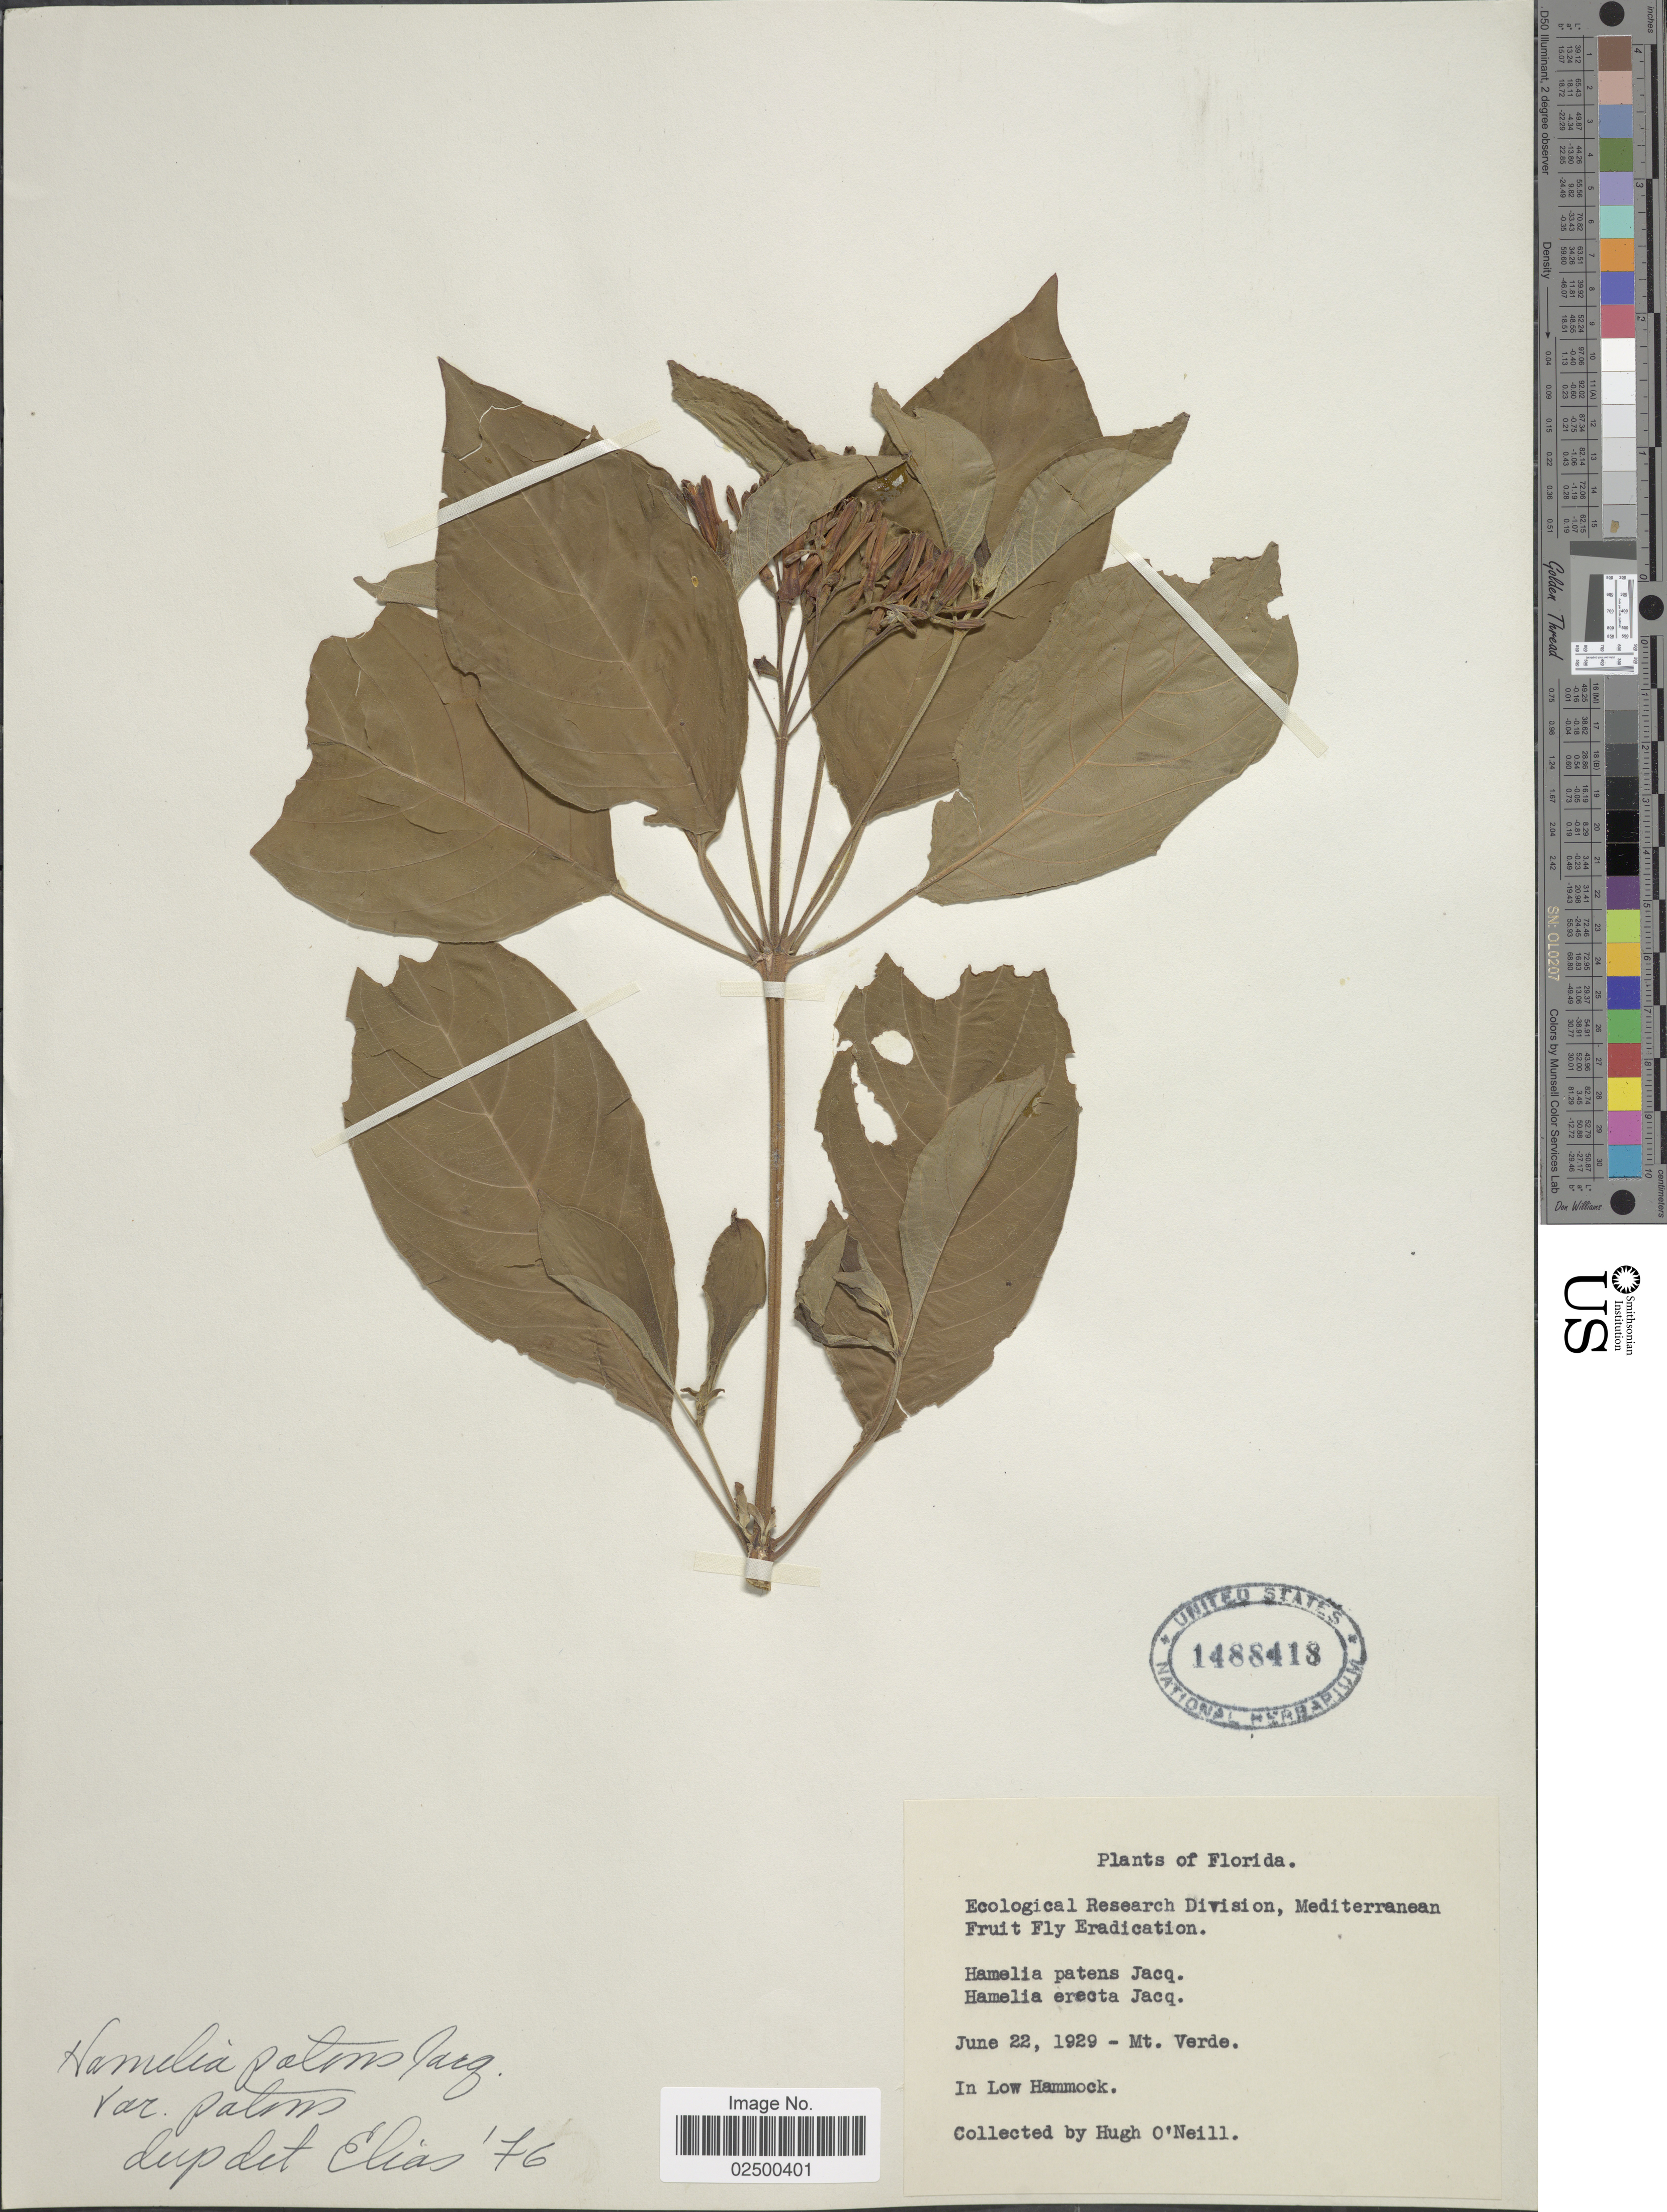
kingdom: Plantae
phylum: Tracheophyta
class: Magnoliopsida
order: Gentianales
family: Rubiaceae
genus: Hamelia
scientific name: Hamelia patens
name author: Jacq.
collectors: H. O'Neill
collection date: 1929-06-22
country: United States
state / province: Florida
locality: Mt. Verde, In Low Hammock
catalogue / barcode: US 1488418